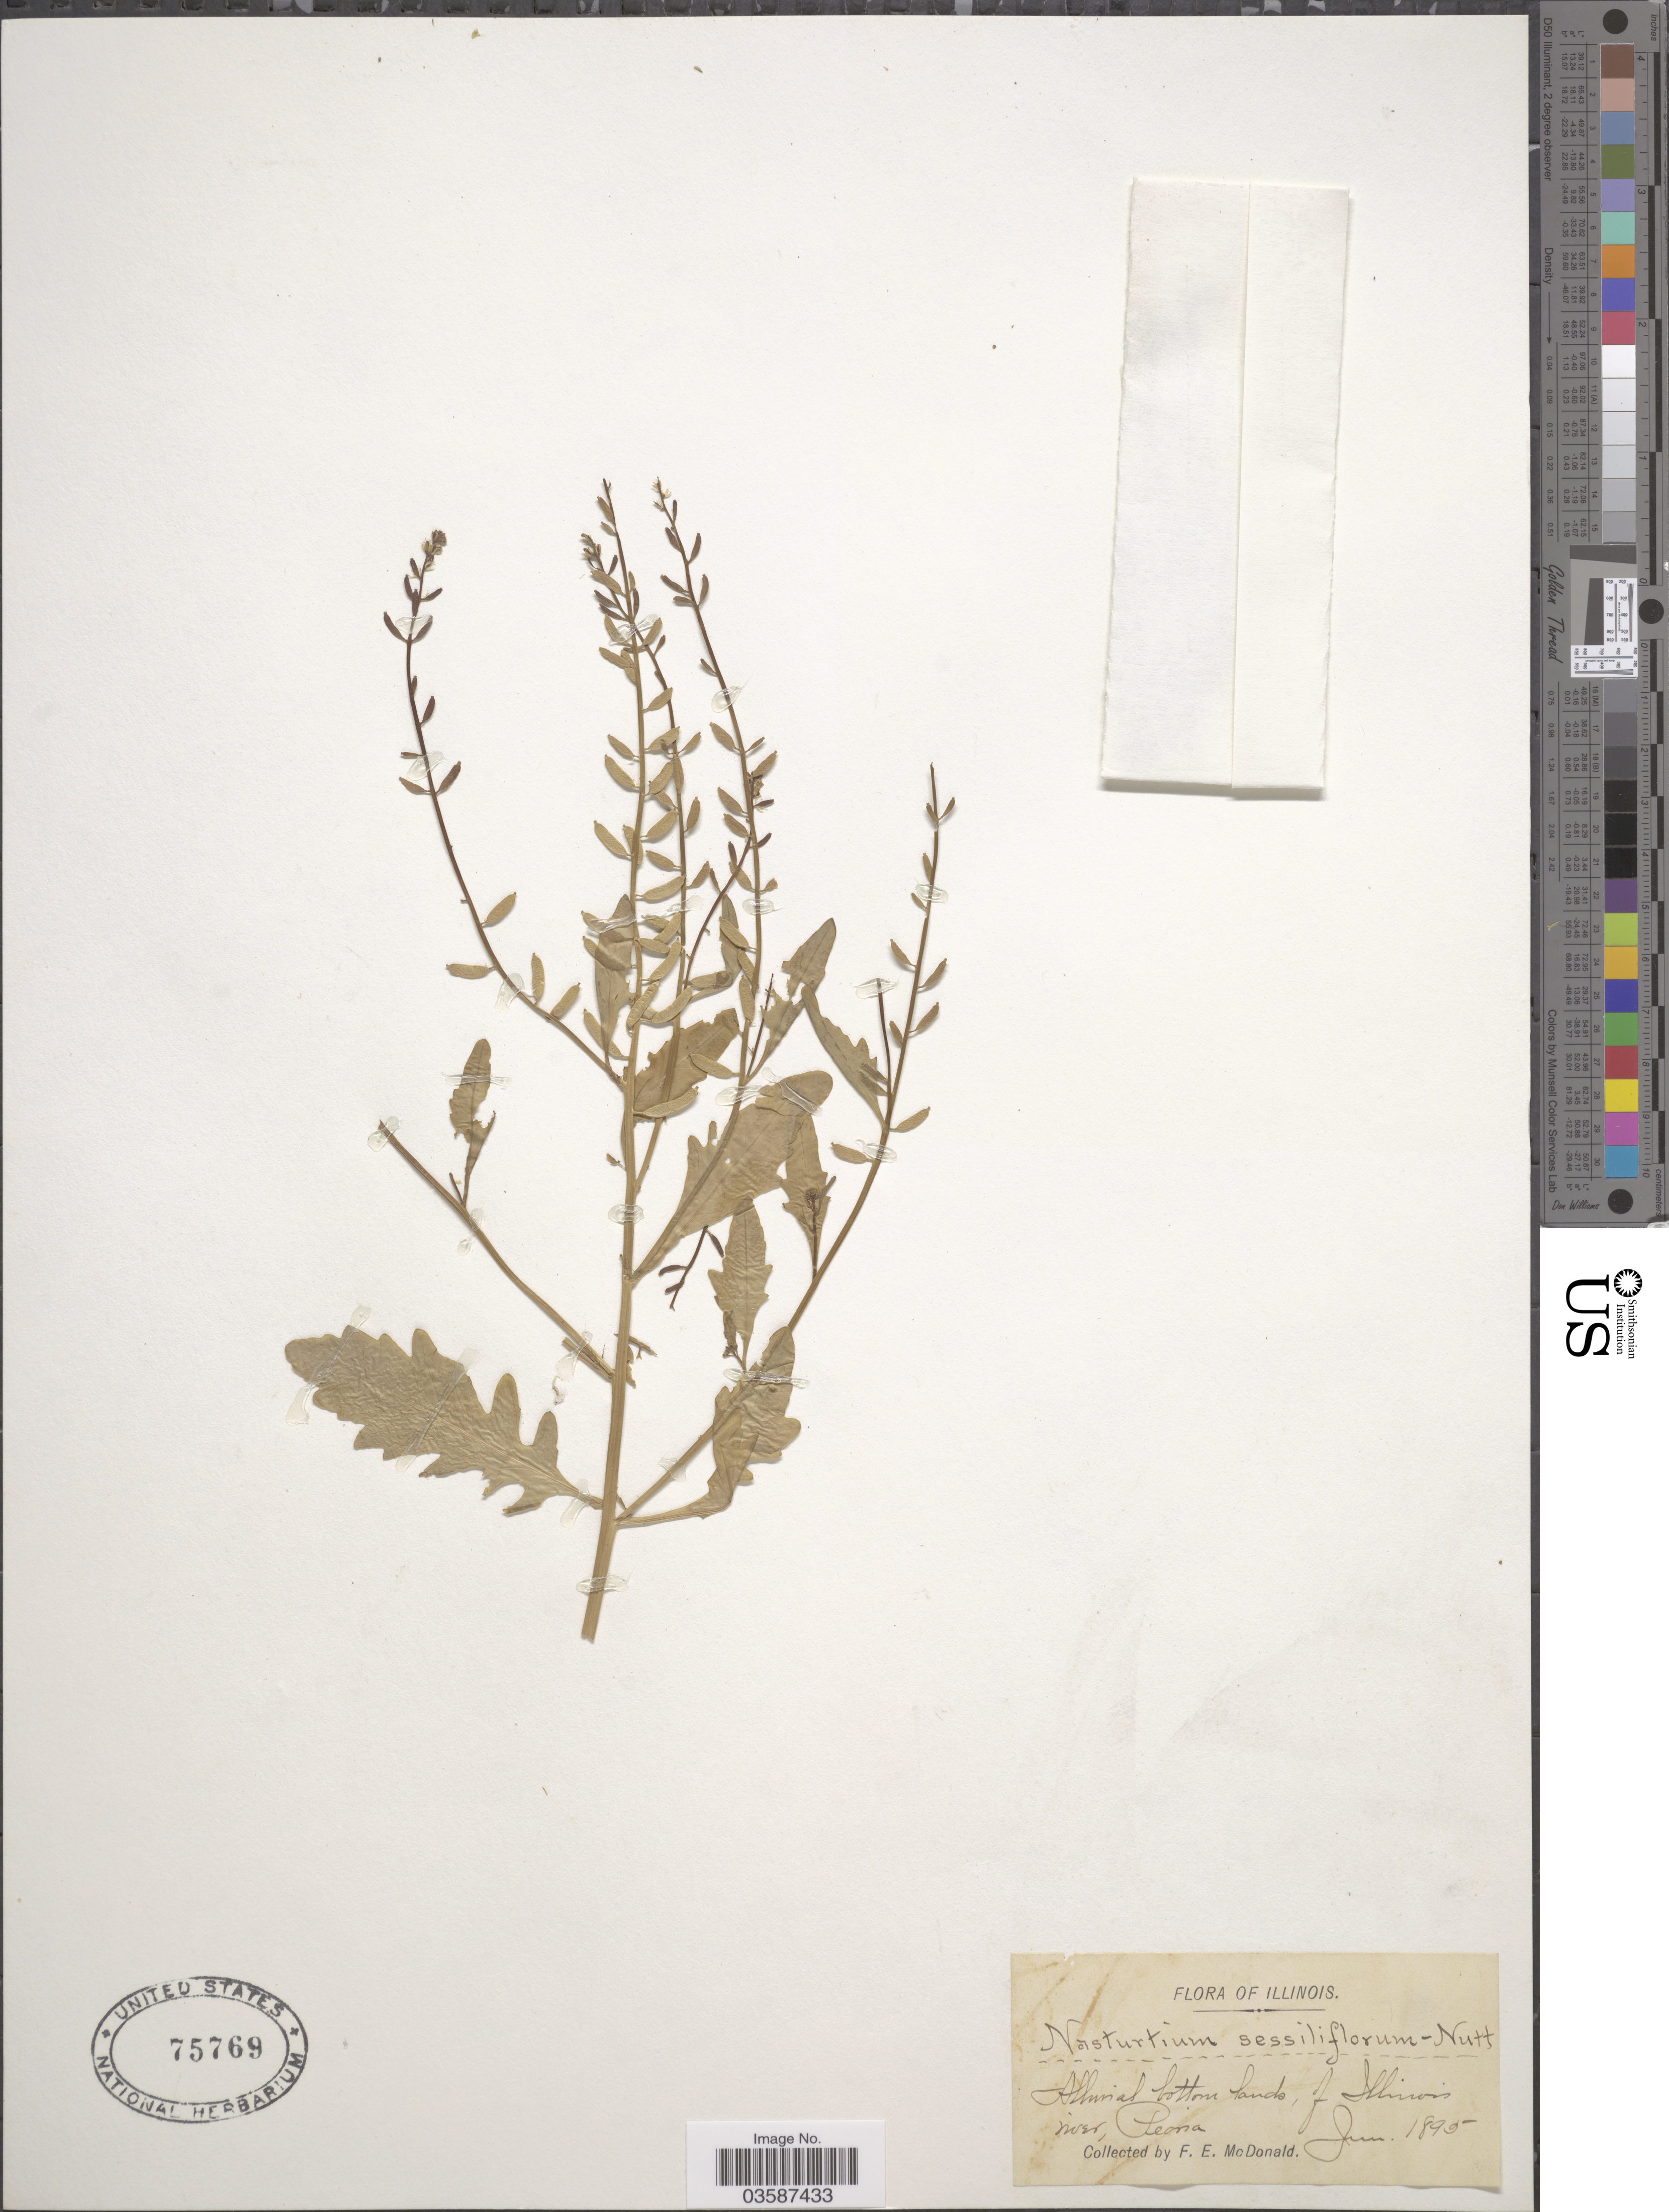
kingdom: Plantae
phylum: Tracheophyta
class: Magnoliopsida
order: Brassicales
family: Brassicaceae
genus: Rorippa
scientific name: Rorippa sessiliflora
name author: (Nutt.) Hitchc.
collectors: F. E. McDonald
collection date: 1895-06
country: United States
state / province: Illinois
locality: Alluvial bottom lands, of Illinois River, Peoria.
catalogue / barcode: US 75769